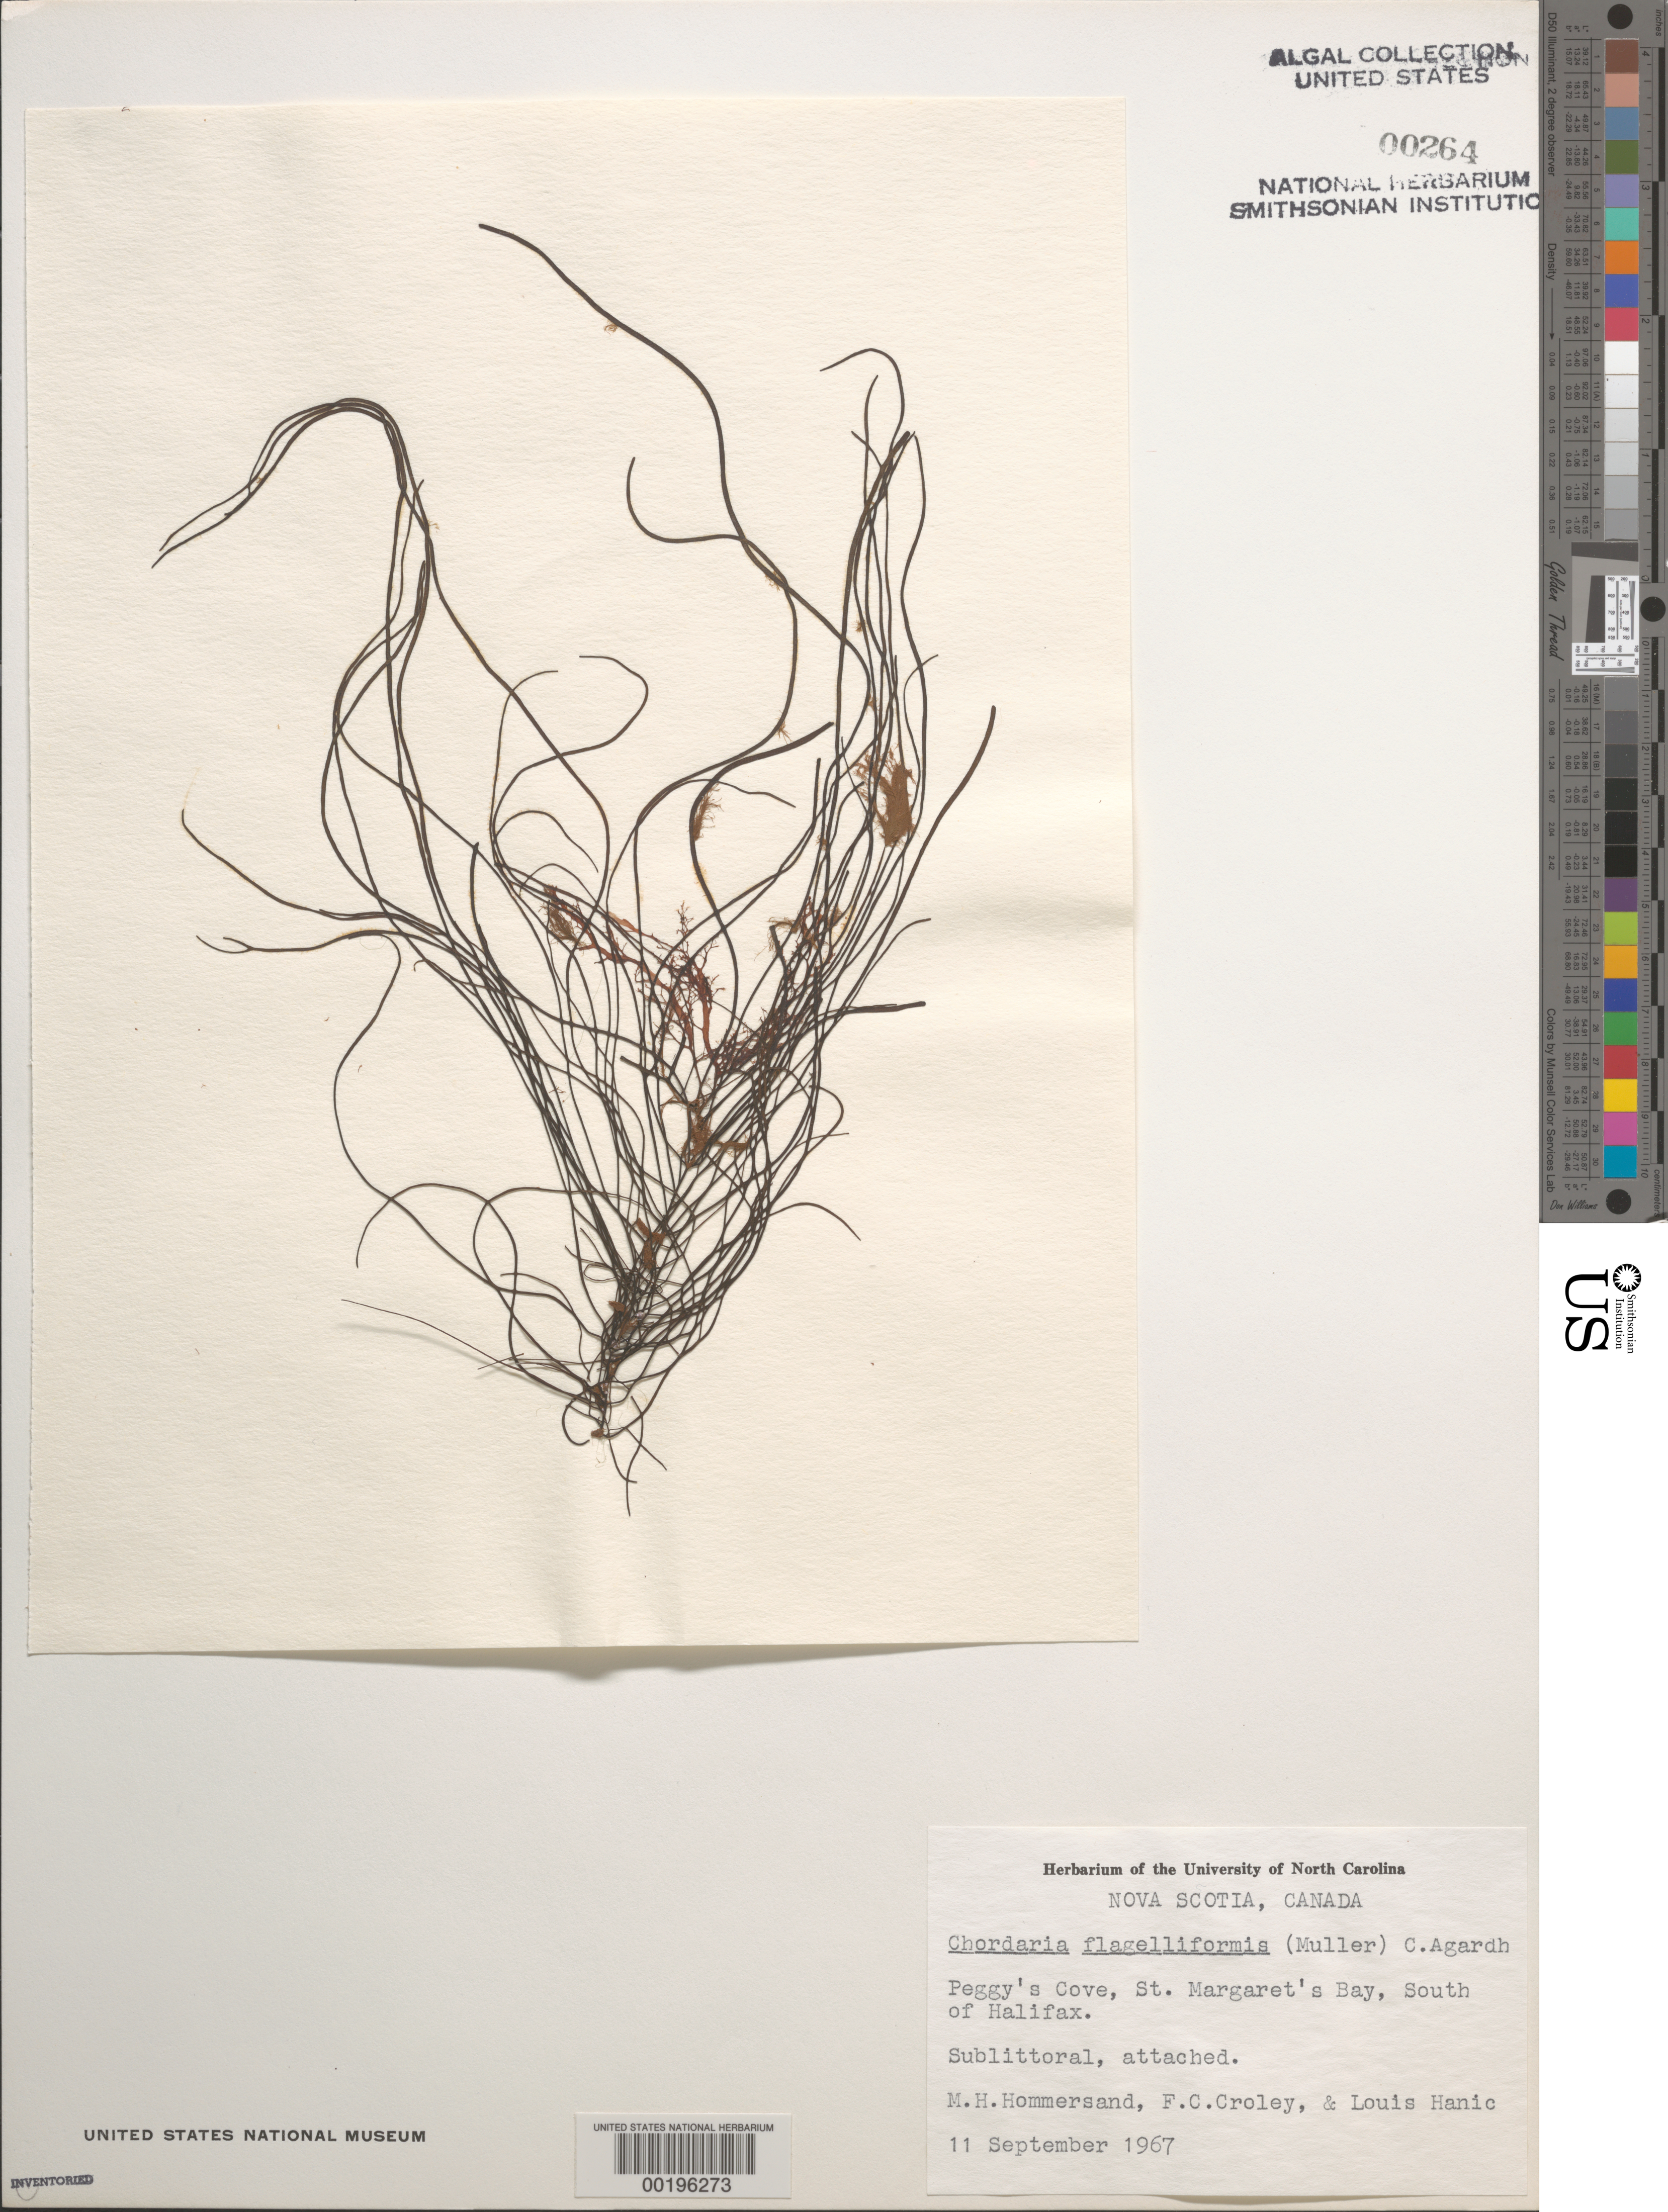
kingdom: Chromista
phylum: Ochrophyta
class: Phaeophyceae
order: Ectocarpales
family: Chordariaceae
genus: Chordaria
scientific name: Chordaria flagelliformis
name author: (Hudson) Grev.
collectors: M. H. Hommersand, F. C. Croley & L. Hanic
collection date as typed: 11 Sep 1967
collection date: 1967-09-11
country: Canada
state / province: Nova Scotia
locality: Peggy's Cove, St. Margaret's Bay, south of Halifax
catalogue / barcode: US 264